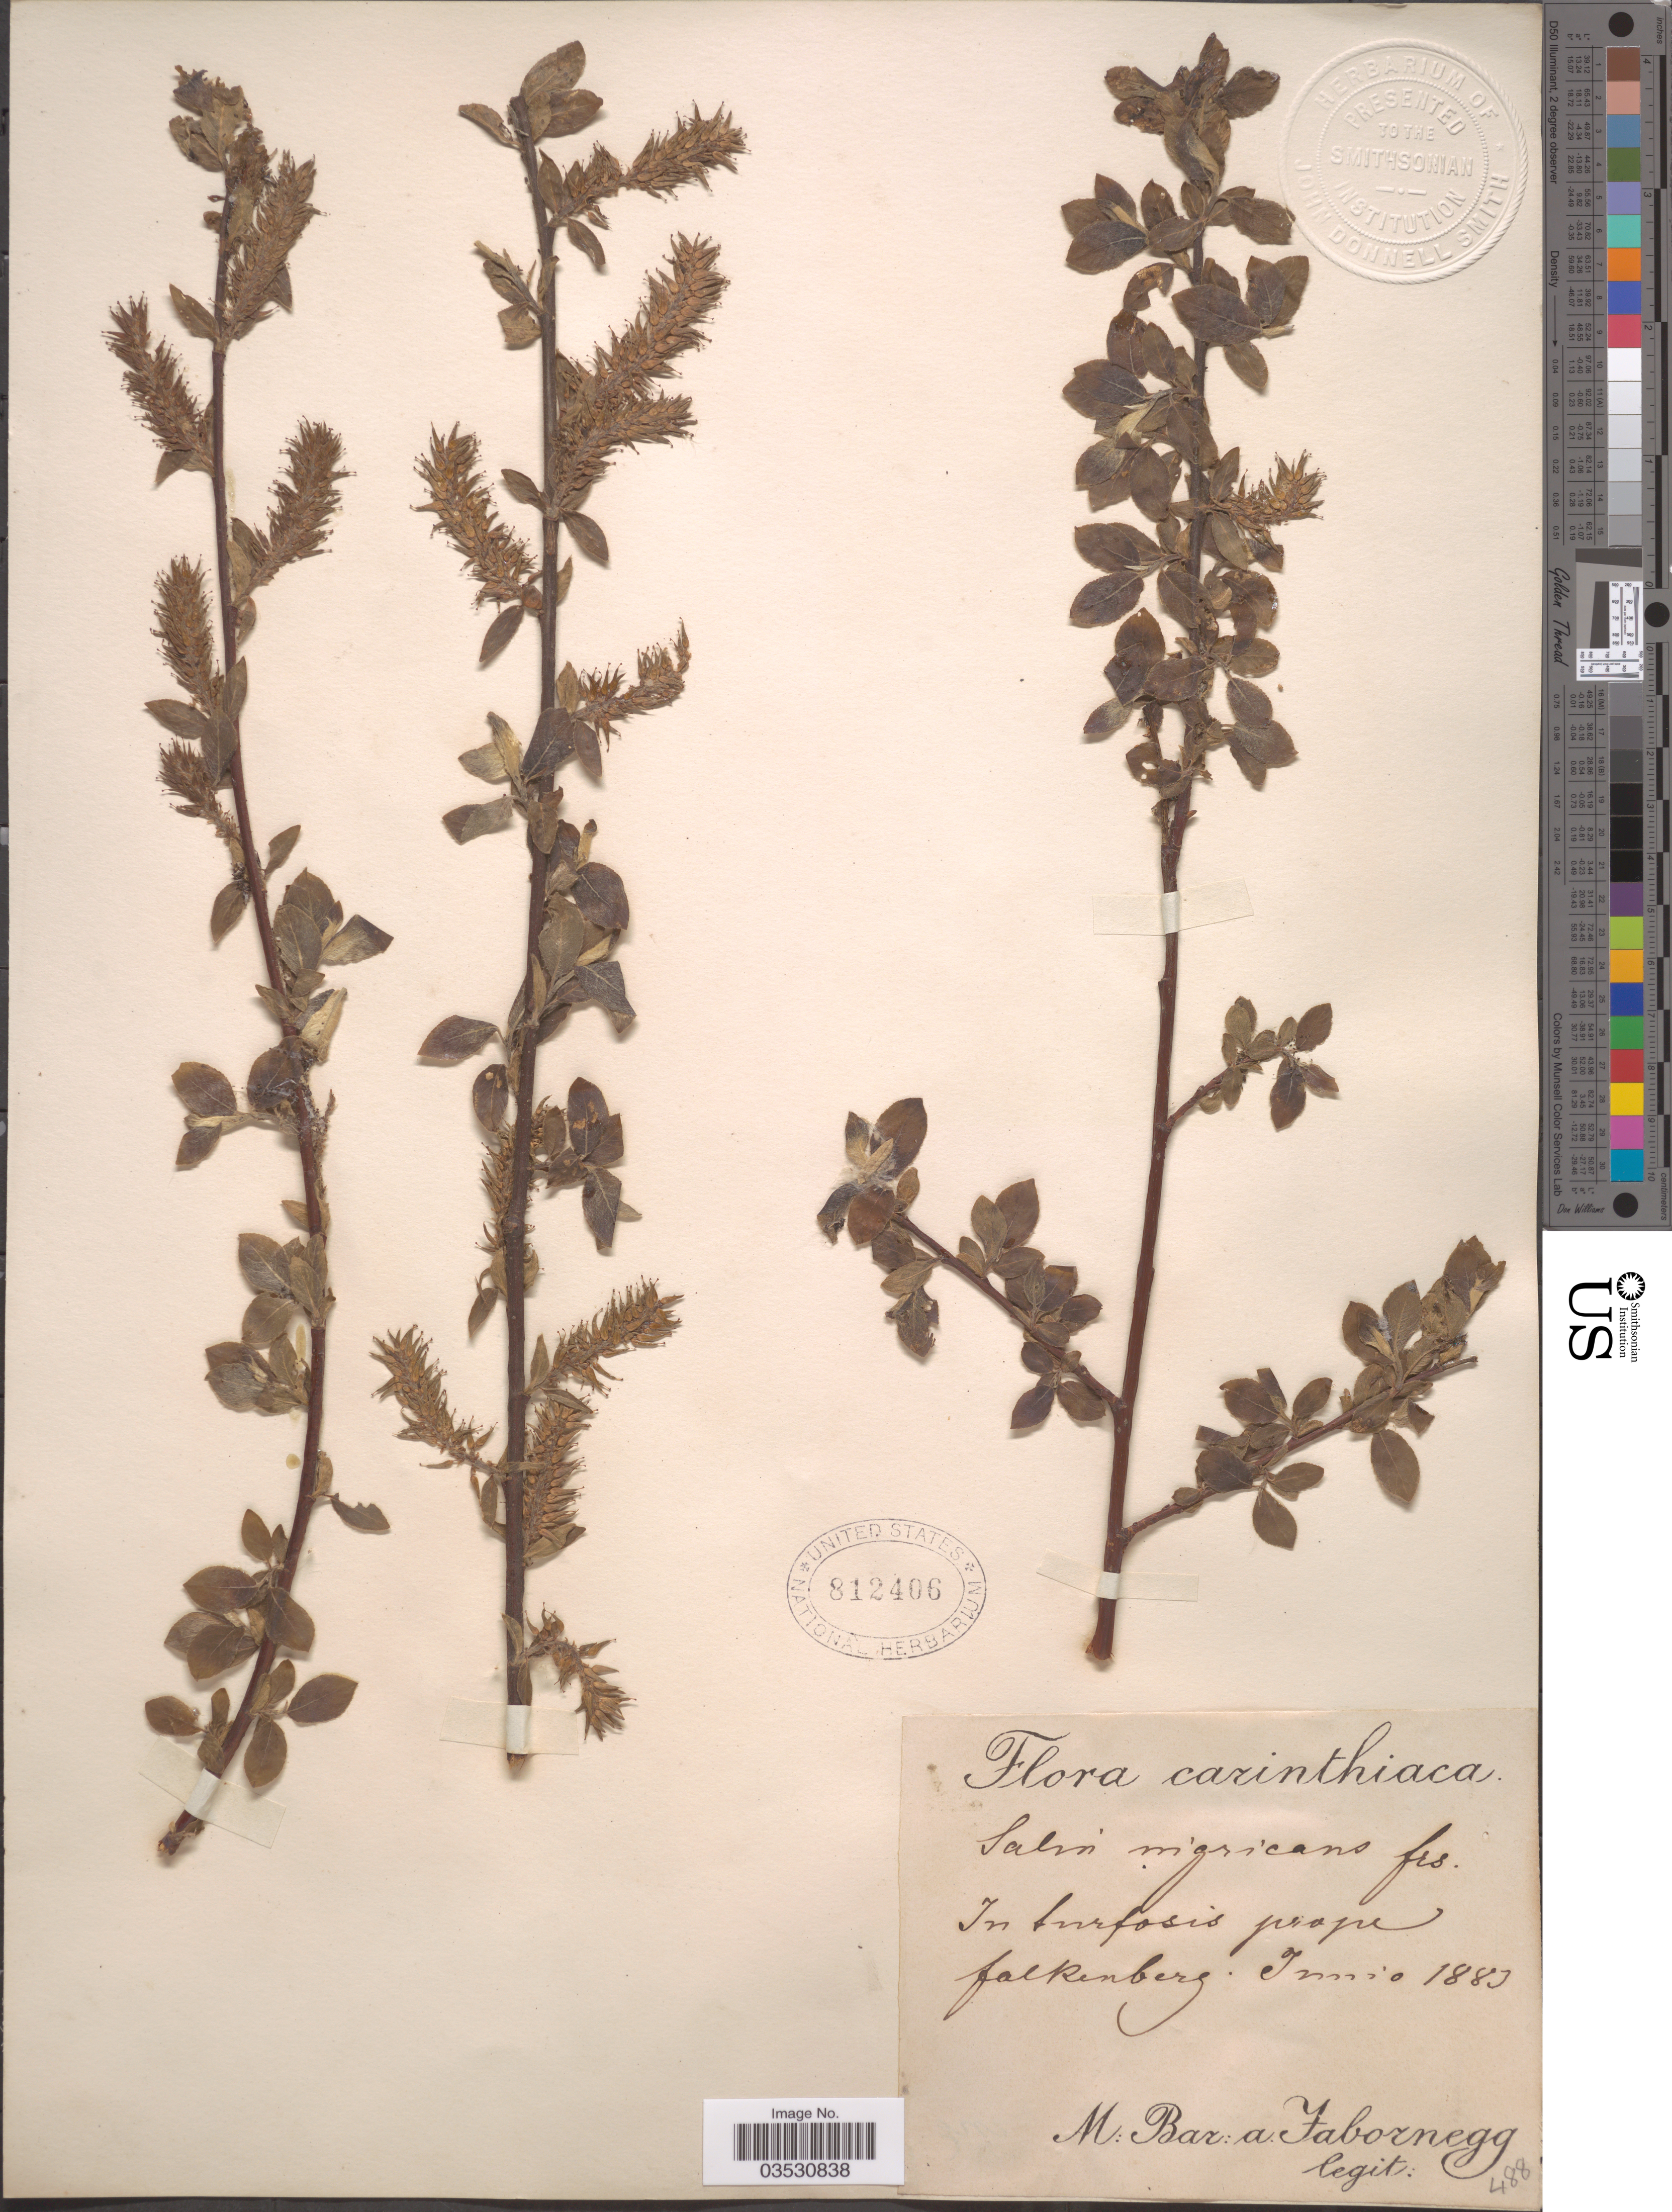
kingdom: Plantae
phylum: Tracheophyta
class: Magnoliopsida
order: Malpighiales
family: Salicaceae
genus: Salix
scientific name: Salix nigricans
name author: Sm.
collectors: M. Fabornegg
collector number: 488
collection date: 1883-06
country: Sweden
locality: In turfosis prope Falkenberg.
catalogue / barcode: US 812406